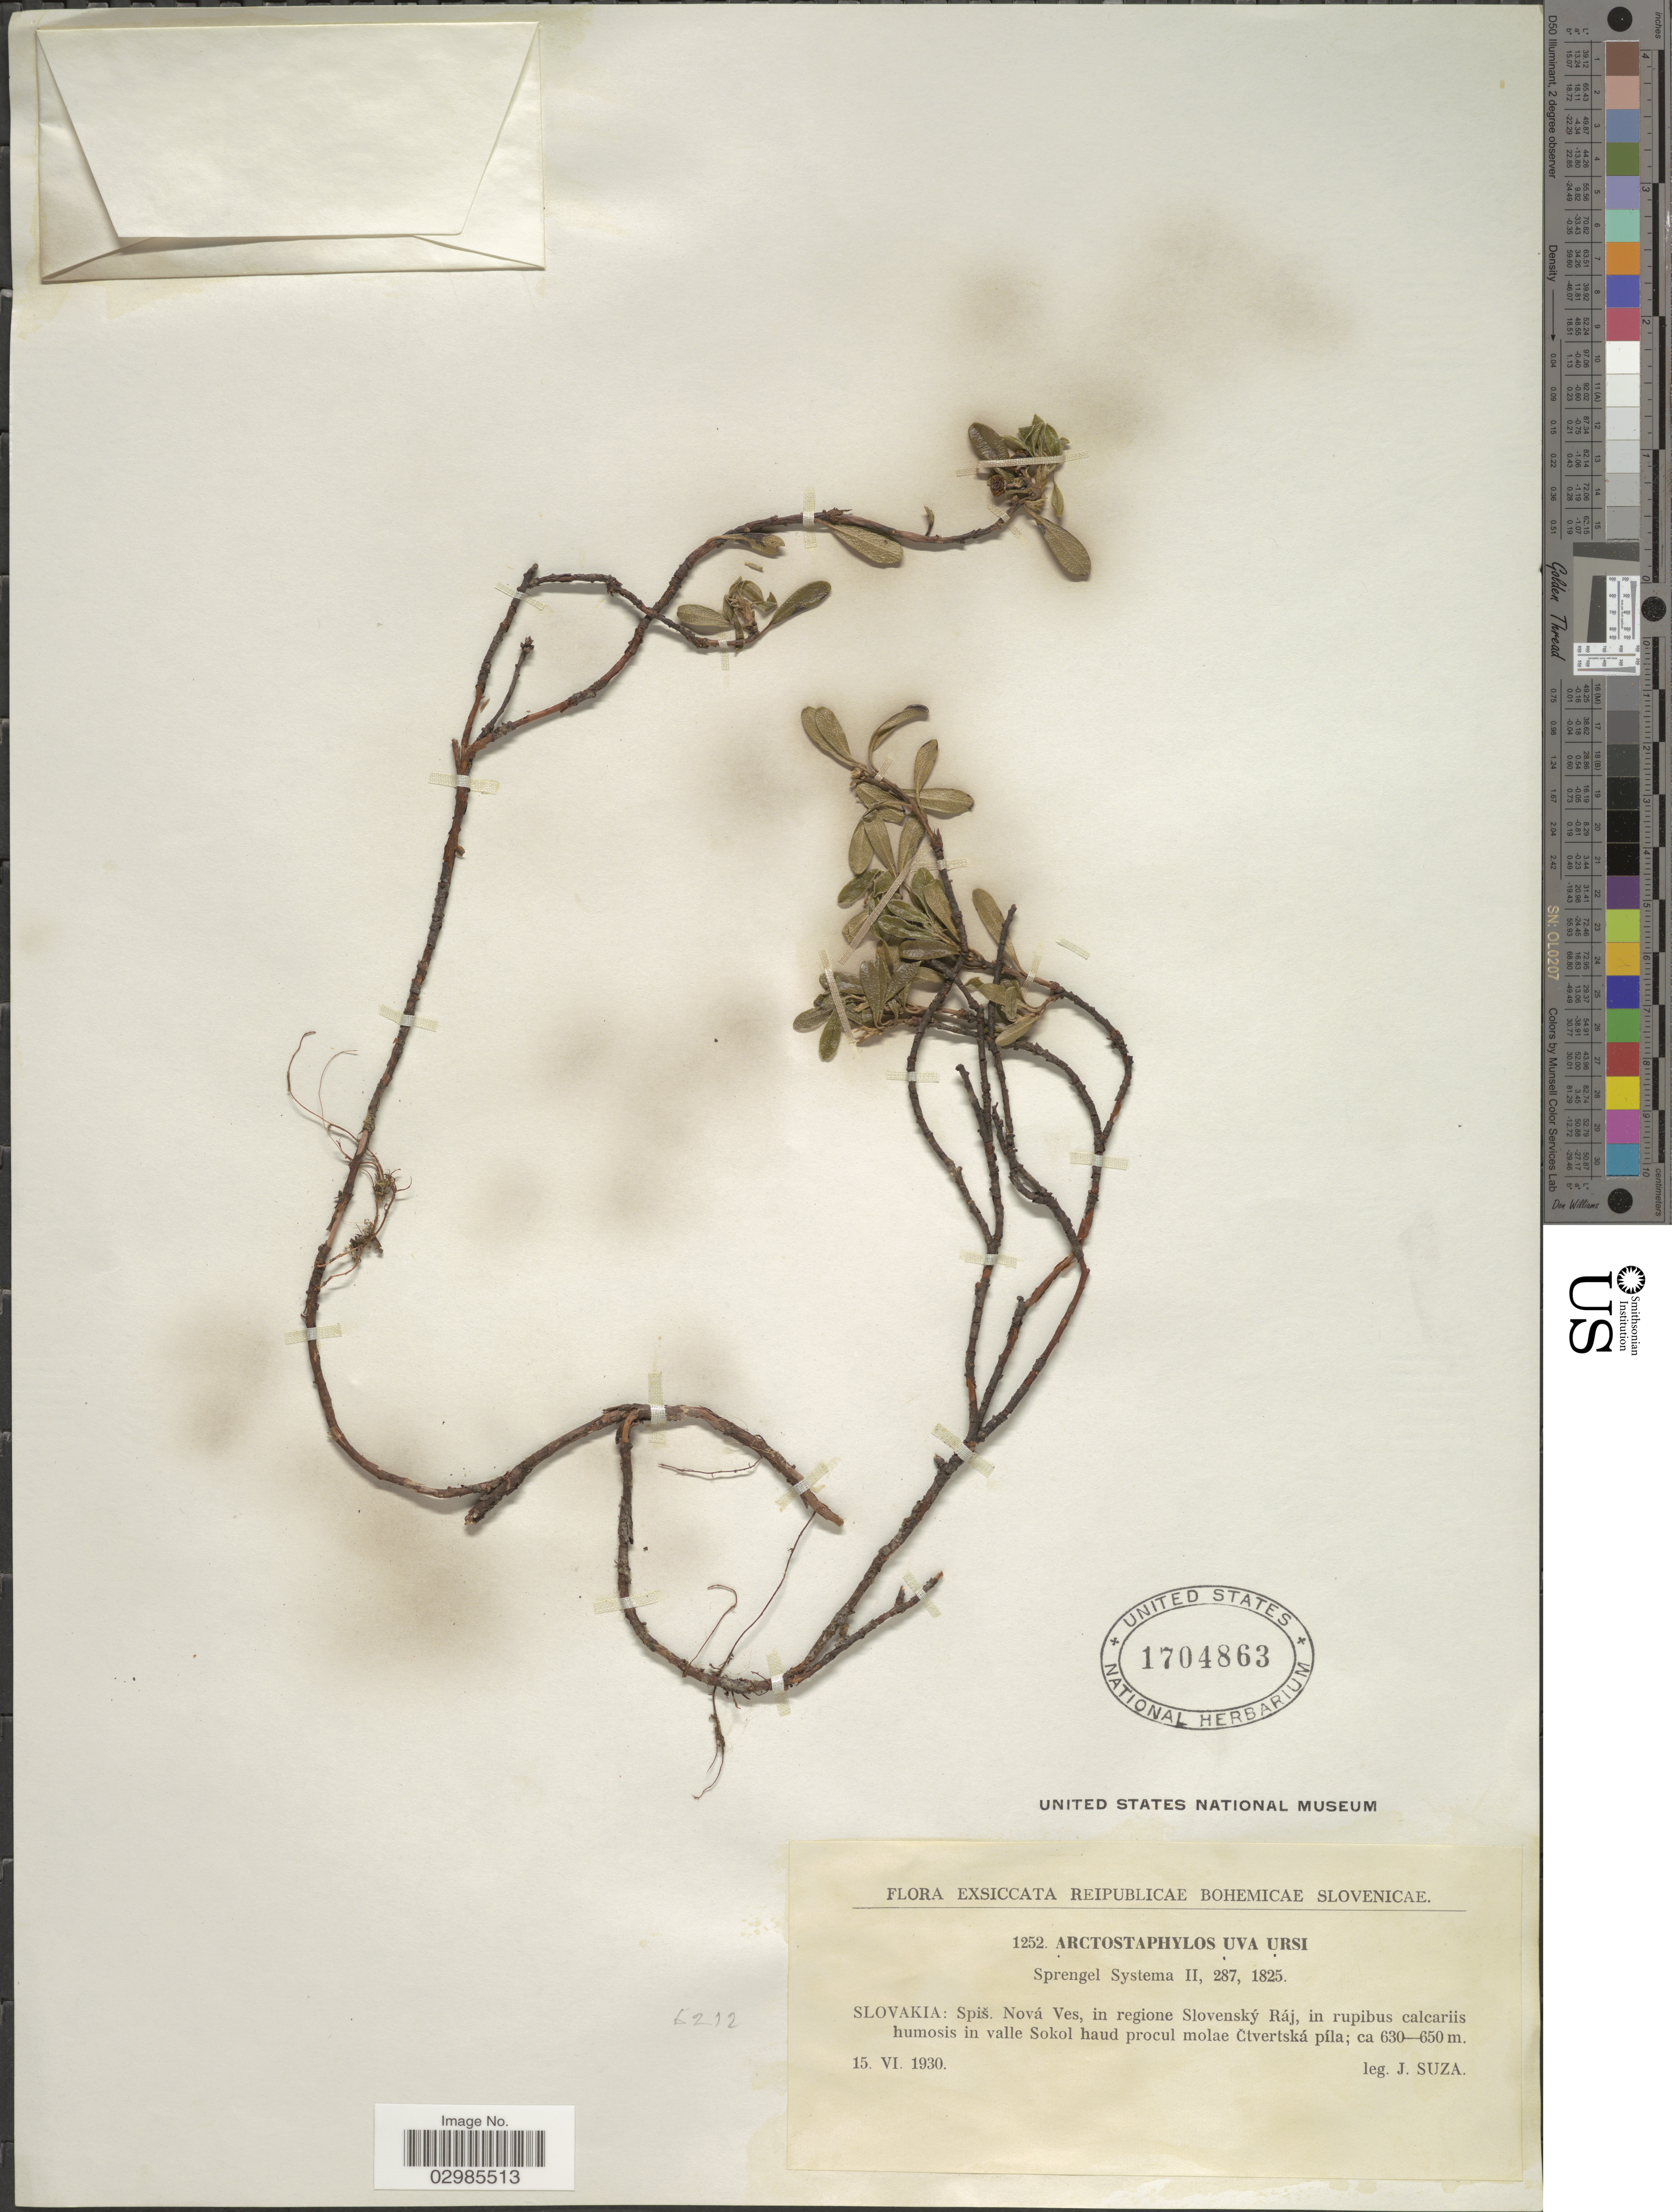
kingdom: Plantae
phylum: Tracheophyta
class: Magnoliopsida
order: Ericales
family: Ericaceae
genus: Arctostaphylos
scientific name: Arctostaphylos uva-ursi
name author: (L.) Spreng.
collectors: J. Suza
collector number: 1252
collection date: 1930-06-15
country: Slovakia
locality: Spis, Nová Ves, in regione Slovenský Ráj, in rupibus calcariis humosis in valle Sokol haud procul molae Ctvertská píla.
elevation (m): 630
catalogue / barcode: US 1704863